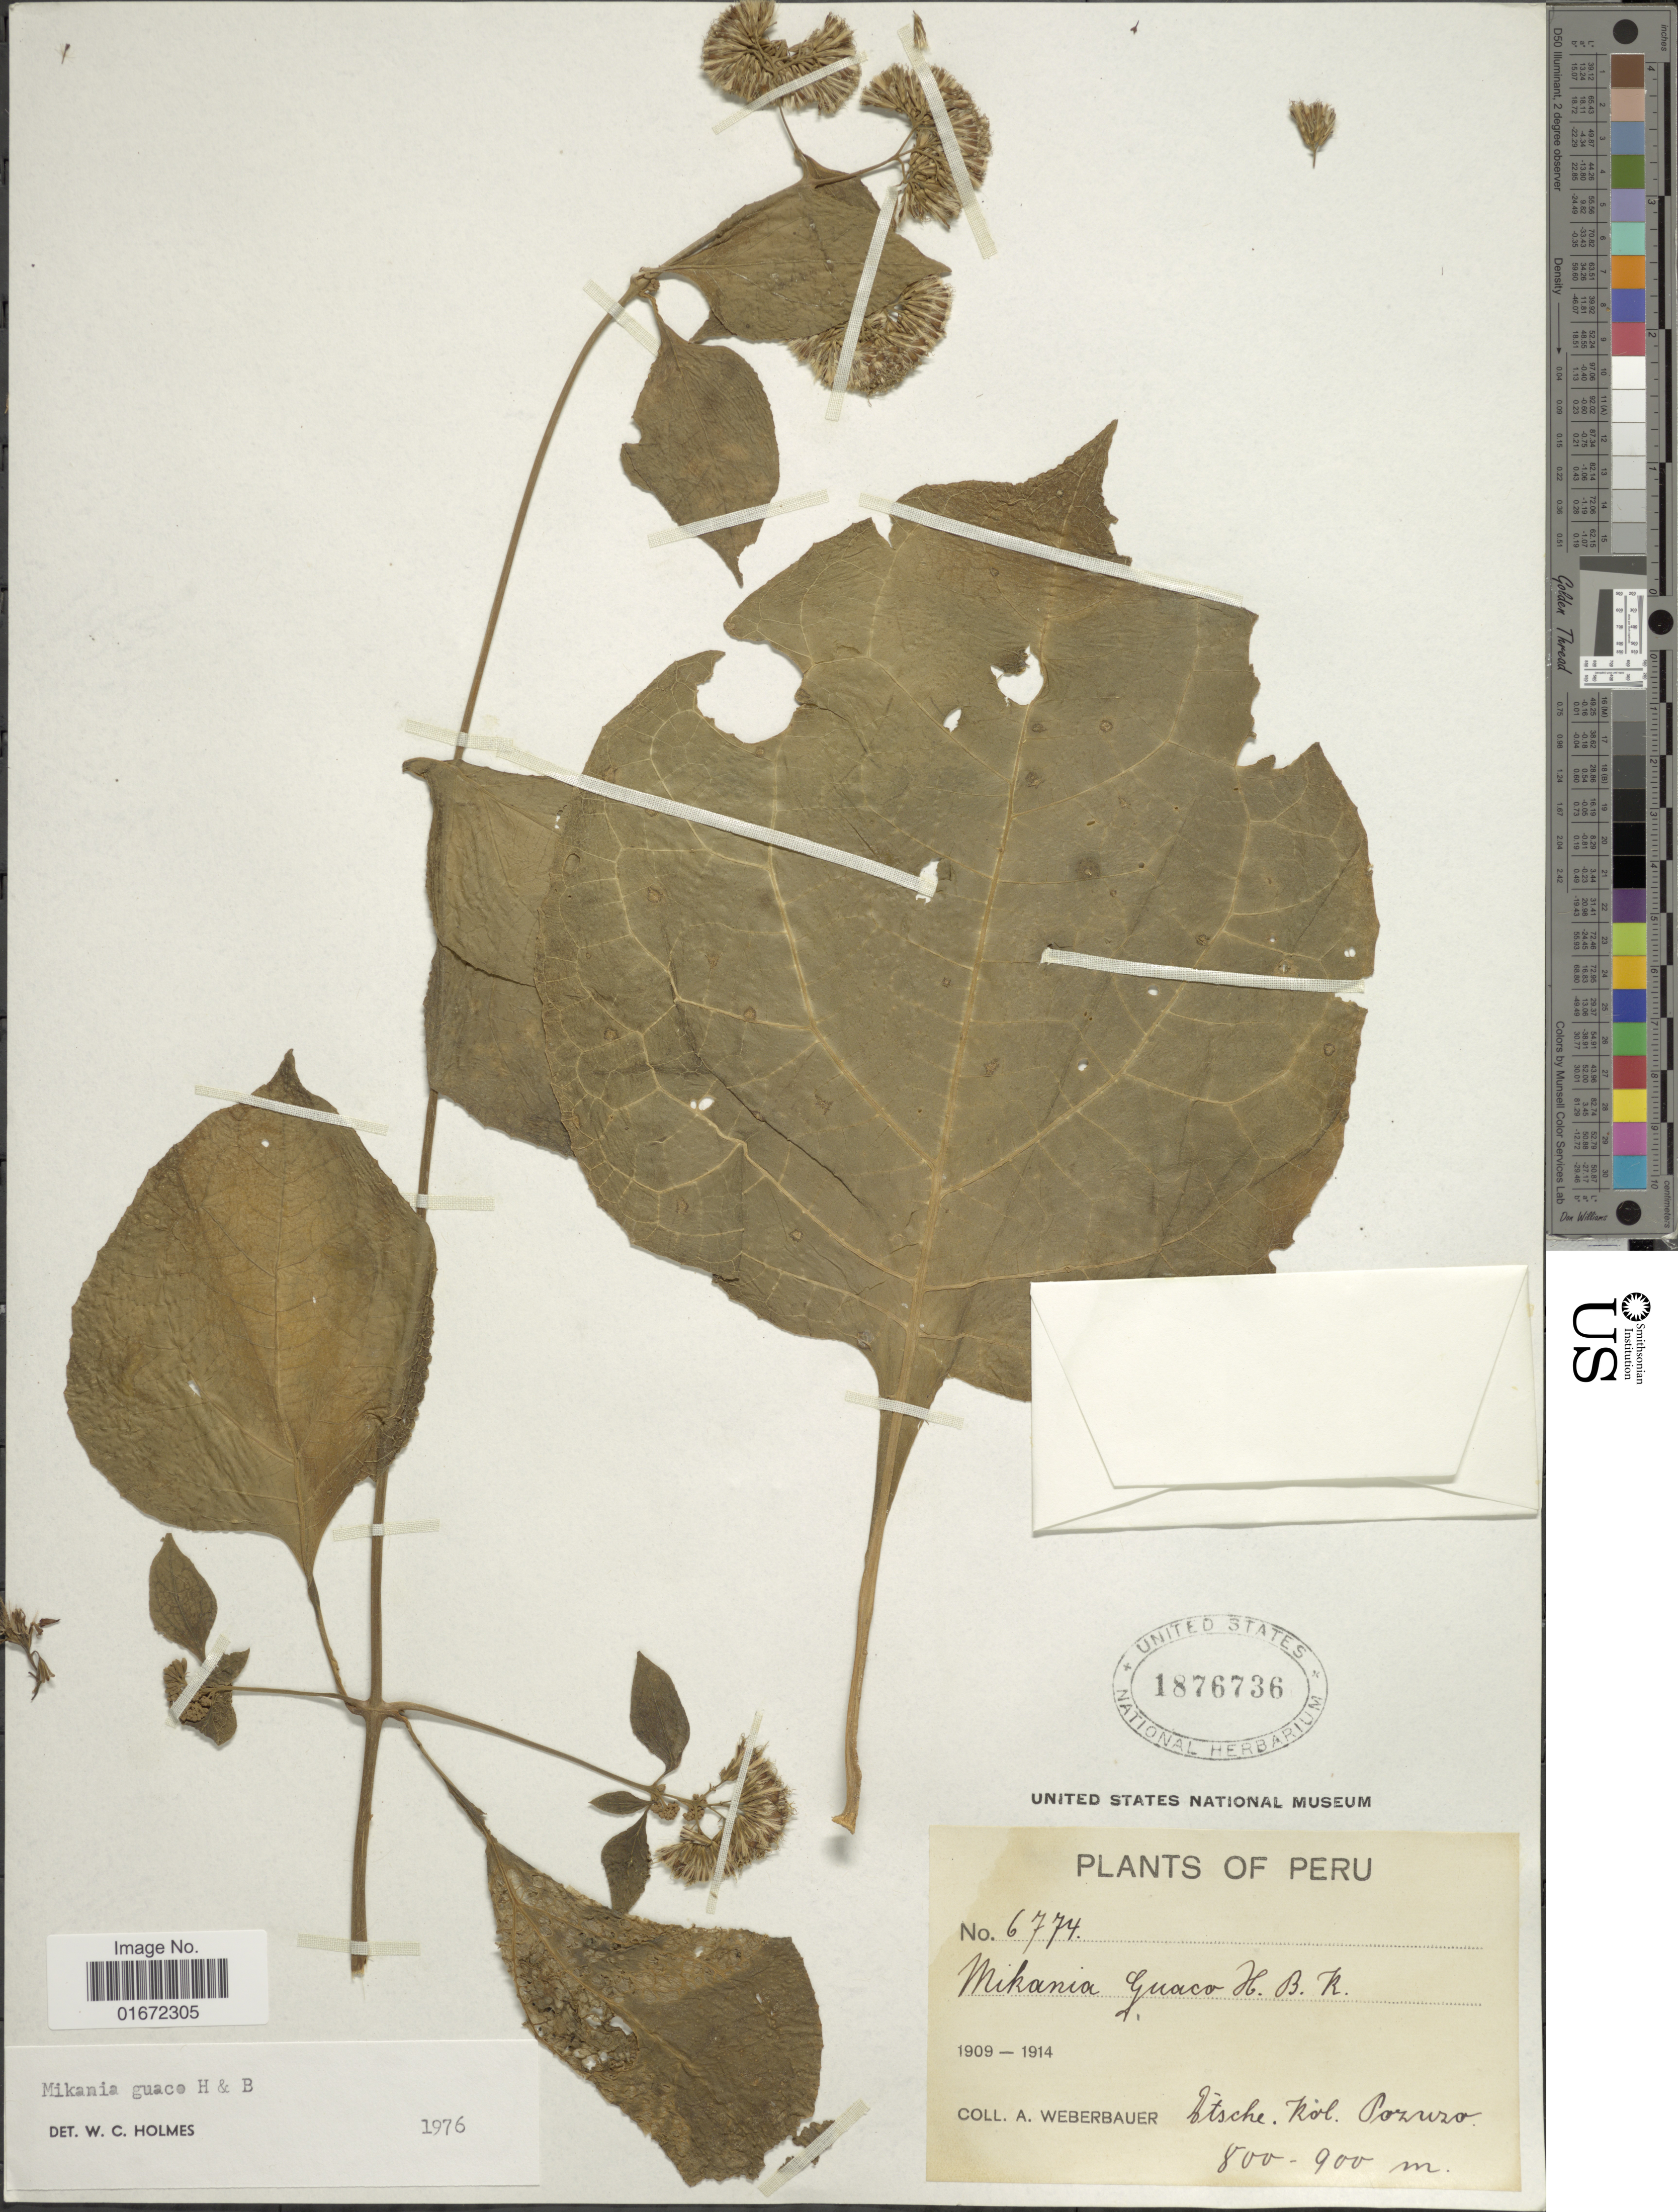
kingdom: Plantae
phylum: Tracheophyta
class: Magnoliopsida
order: Asterales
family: Asteraceae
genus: Mikania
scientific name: Mikania guaco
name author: Humb. & Bonpl.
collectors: A. Weberbauer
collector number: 6774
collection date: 1909/1914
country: Peru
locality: Dtsche, Kol, Pozuzo [interpreted]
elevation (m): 800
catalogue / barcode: US 1876736